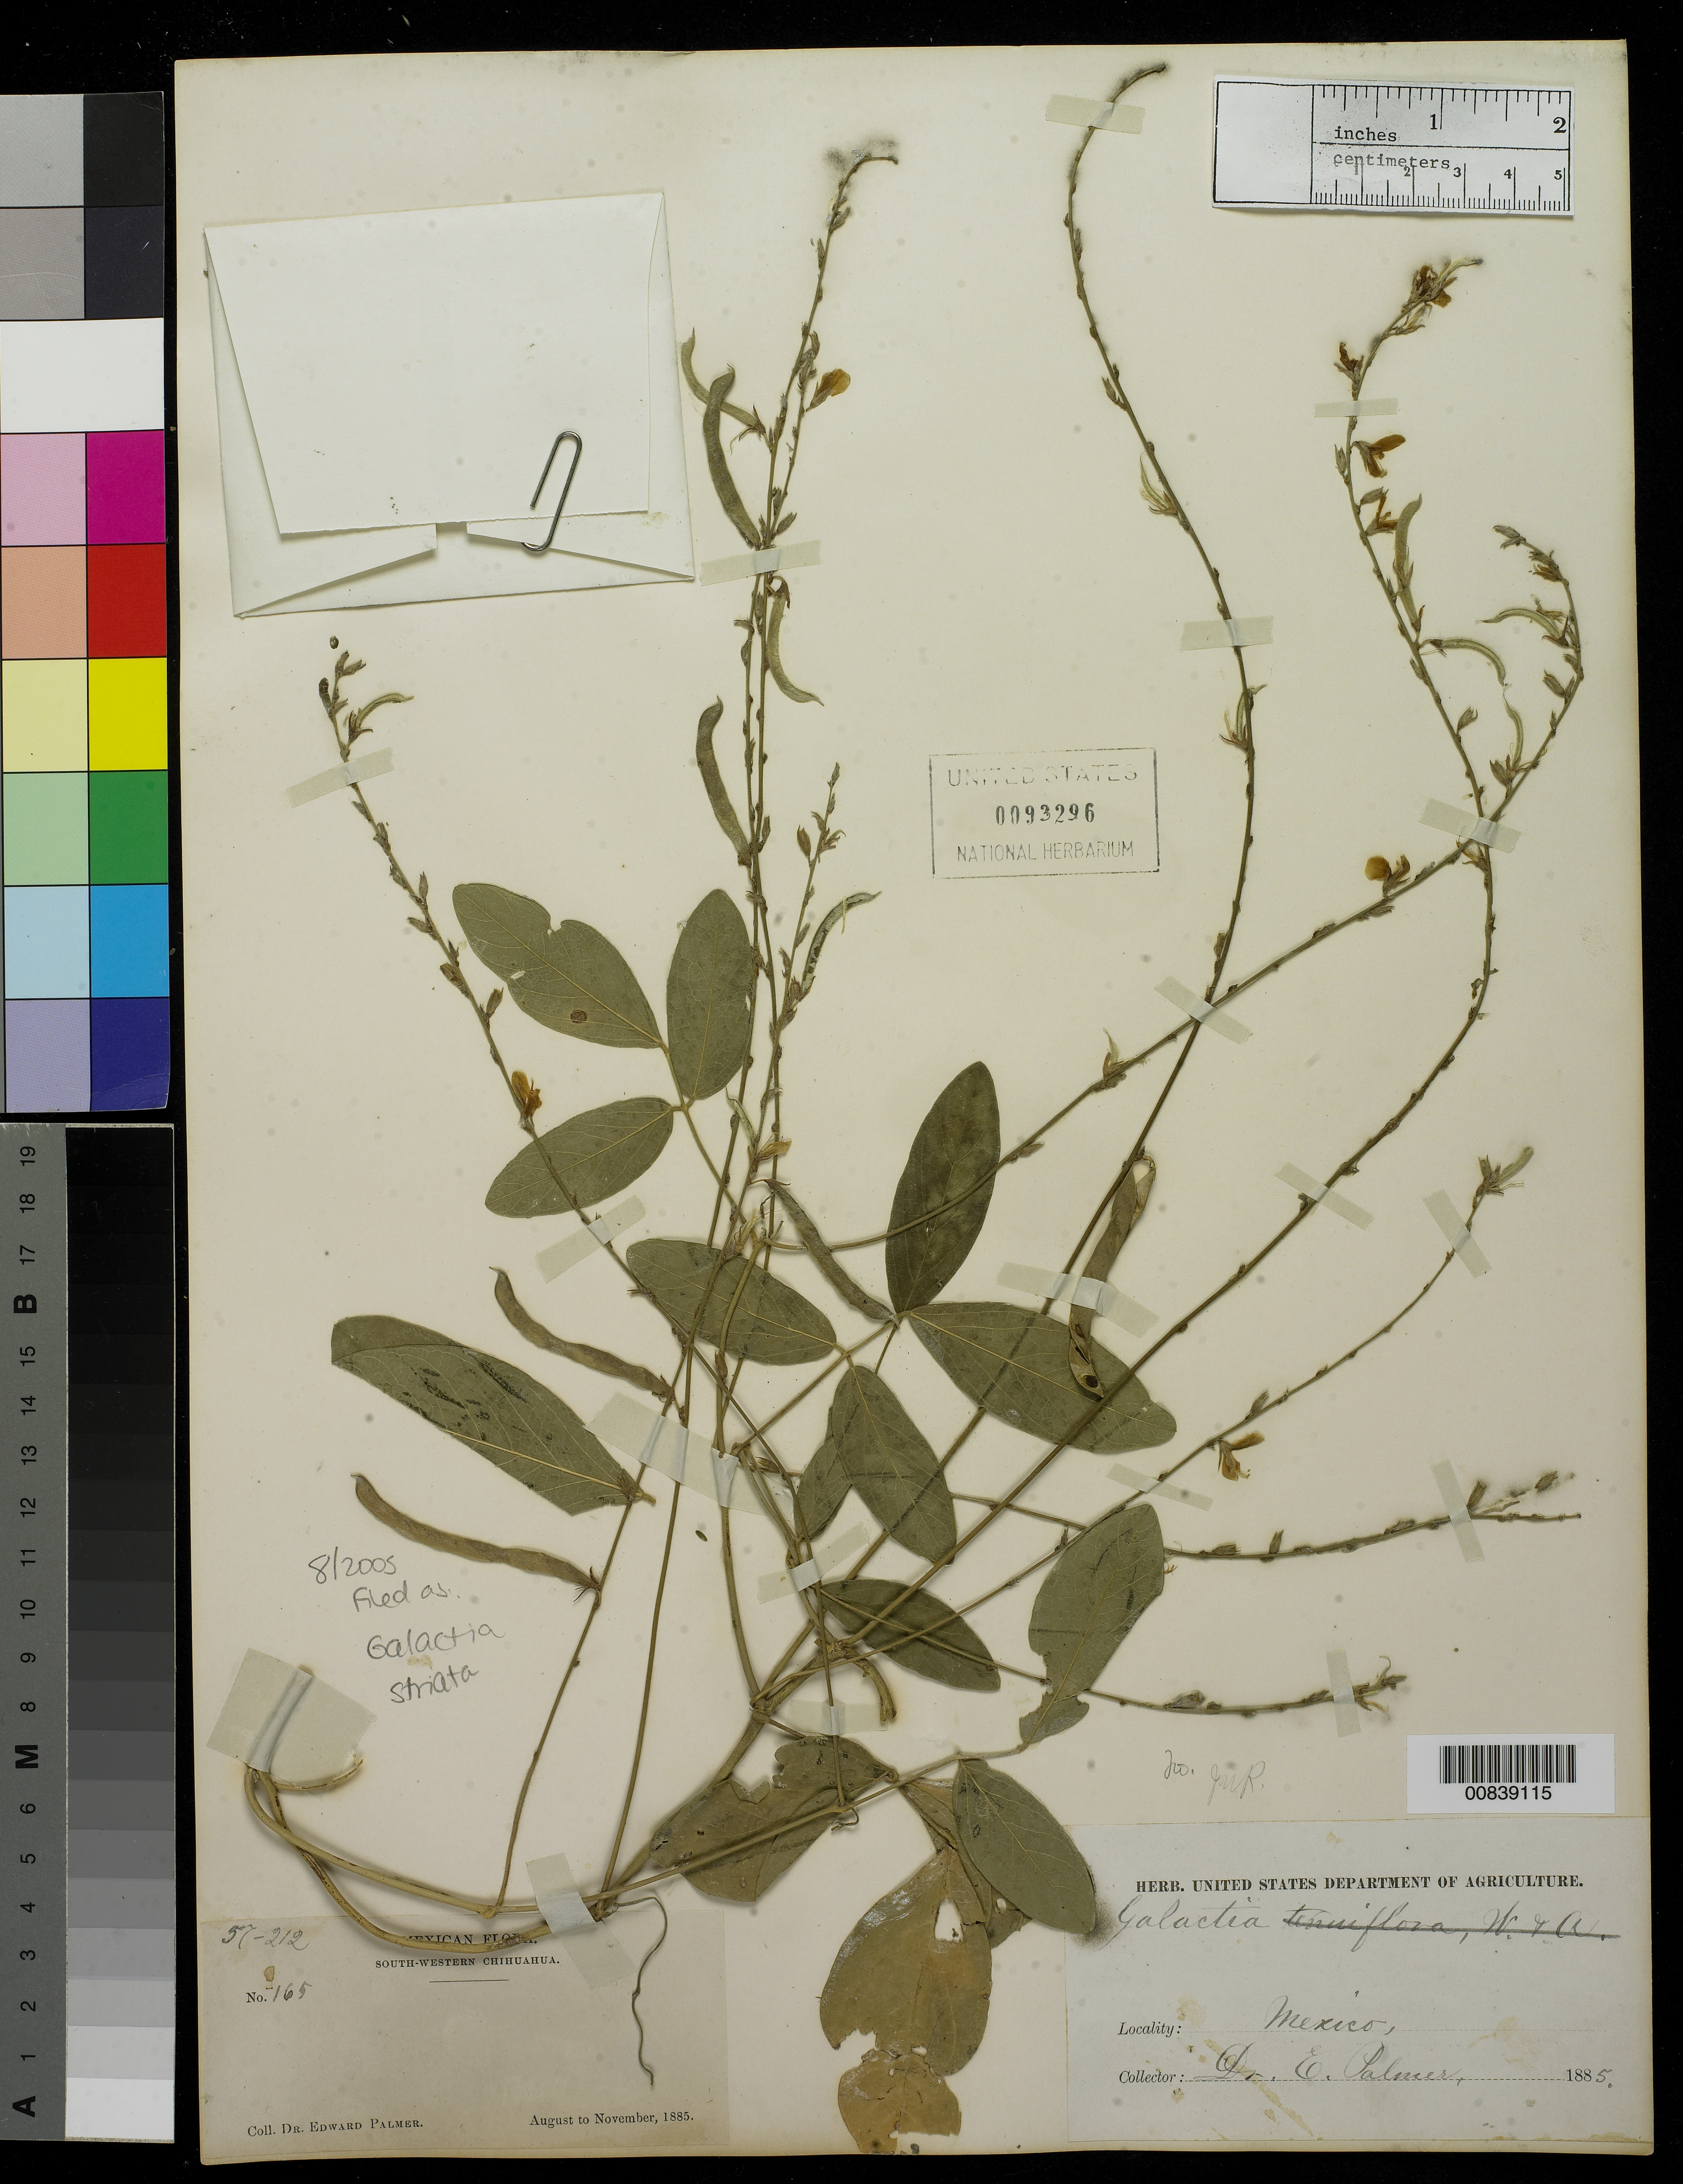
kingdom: Plantae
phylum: Tracheophyta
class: Magnoliopsida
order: Fabales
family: Fabaceae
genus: Galactia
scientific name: Galactia striata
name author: (Jacq.) Urb.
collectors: E. Palmer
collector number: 165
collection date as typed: Aug 1885 to -- Nov 1885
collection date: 1885-08/1885-11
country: Mexico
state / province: Chihuahua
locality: South-Western Chihuahua.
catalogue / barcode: US 93296